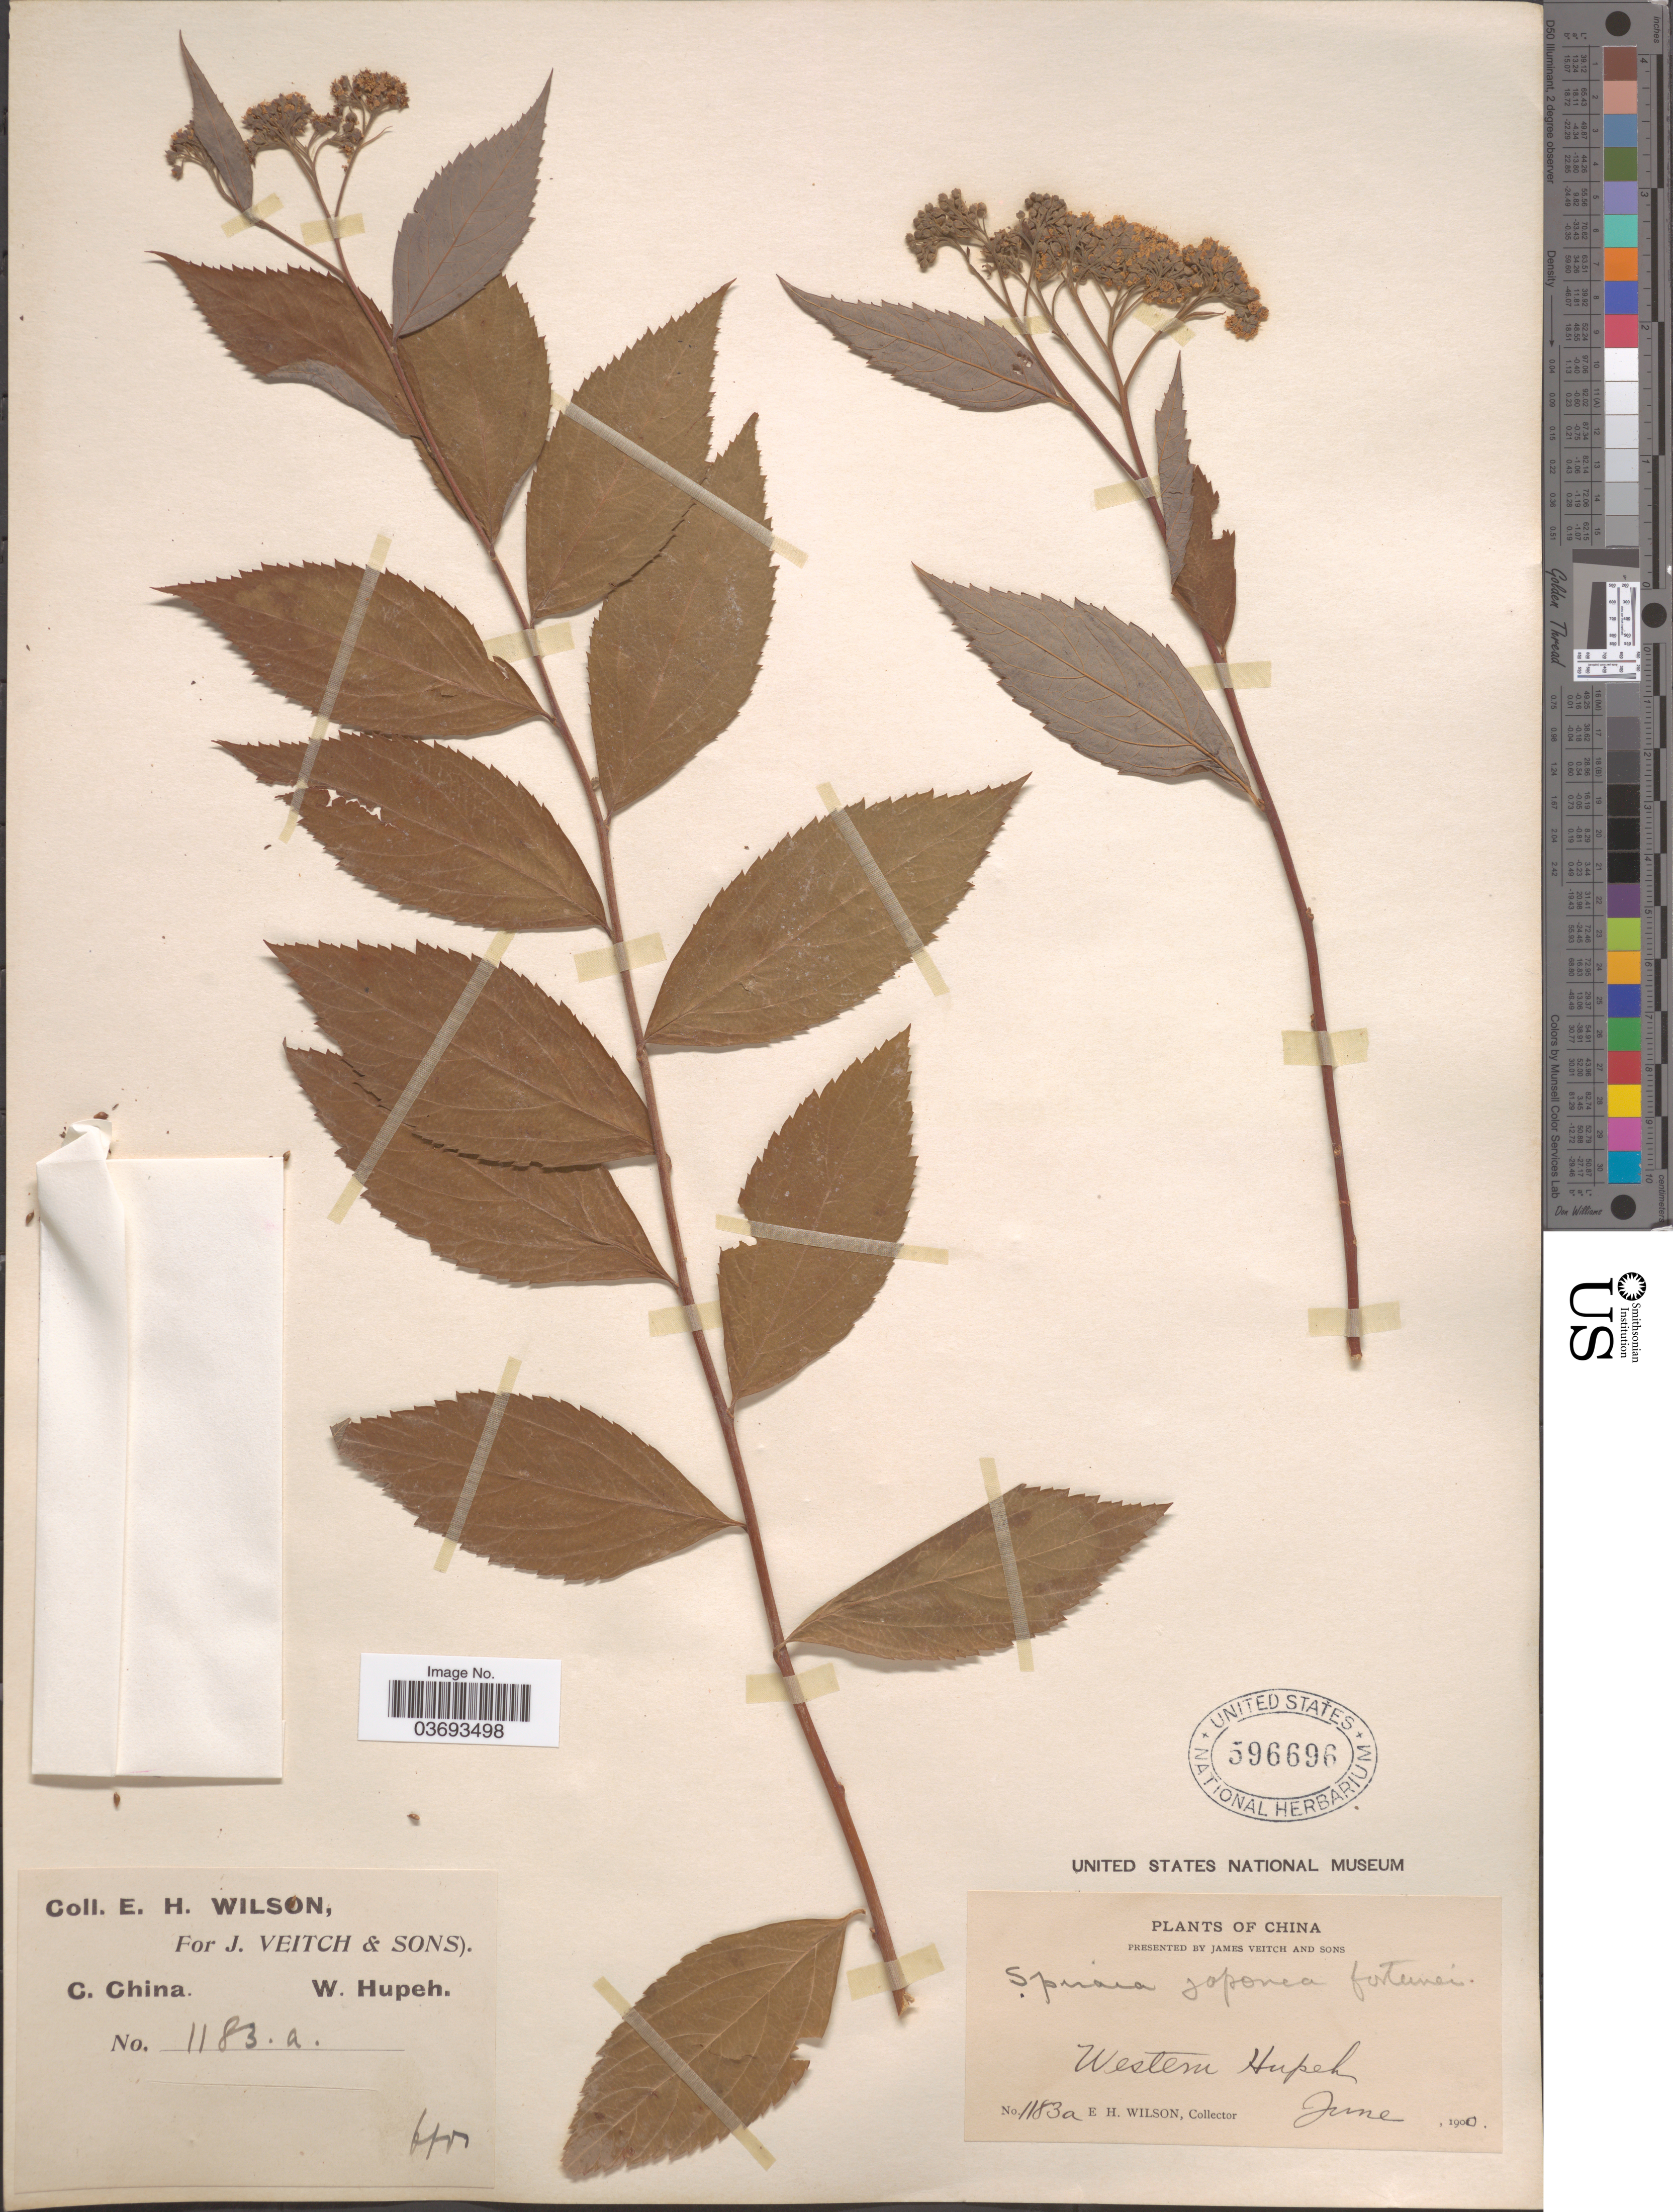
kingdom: Plantae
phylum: Tracheophyta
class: Magnoliopsida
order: Rosales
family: Rosaceae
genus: Spiraea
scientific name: Spiraea japonica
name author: L. f.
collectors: E. Wilson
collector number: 1183a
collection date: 1900-06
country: China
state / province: Hubei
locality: C. China. Western Hupeh.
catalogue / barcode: US 596696